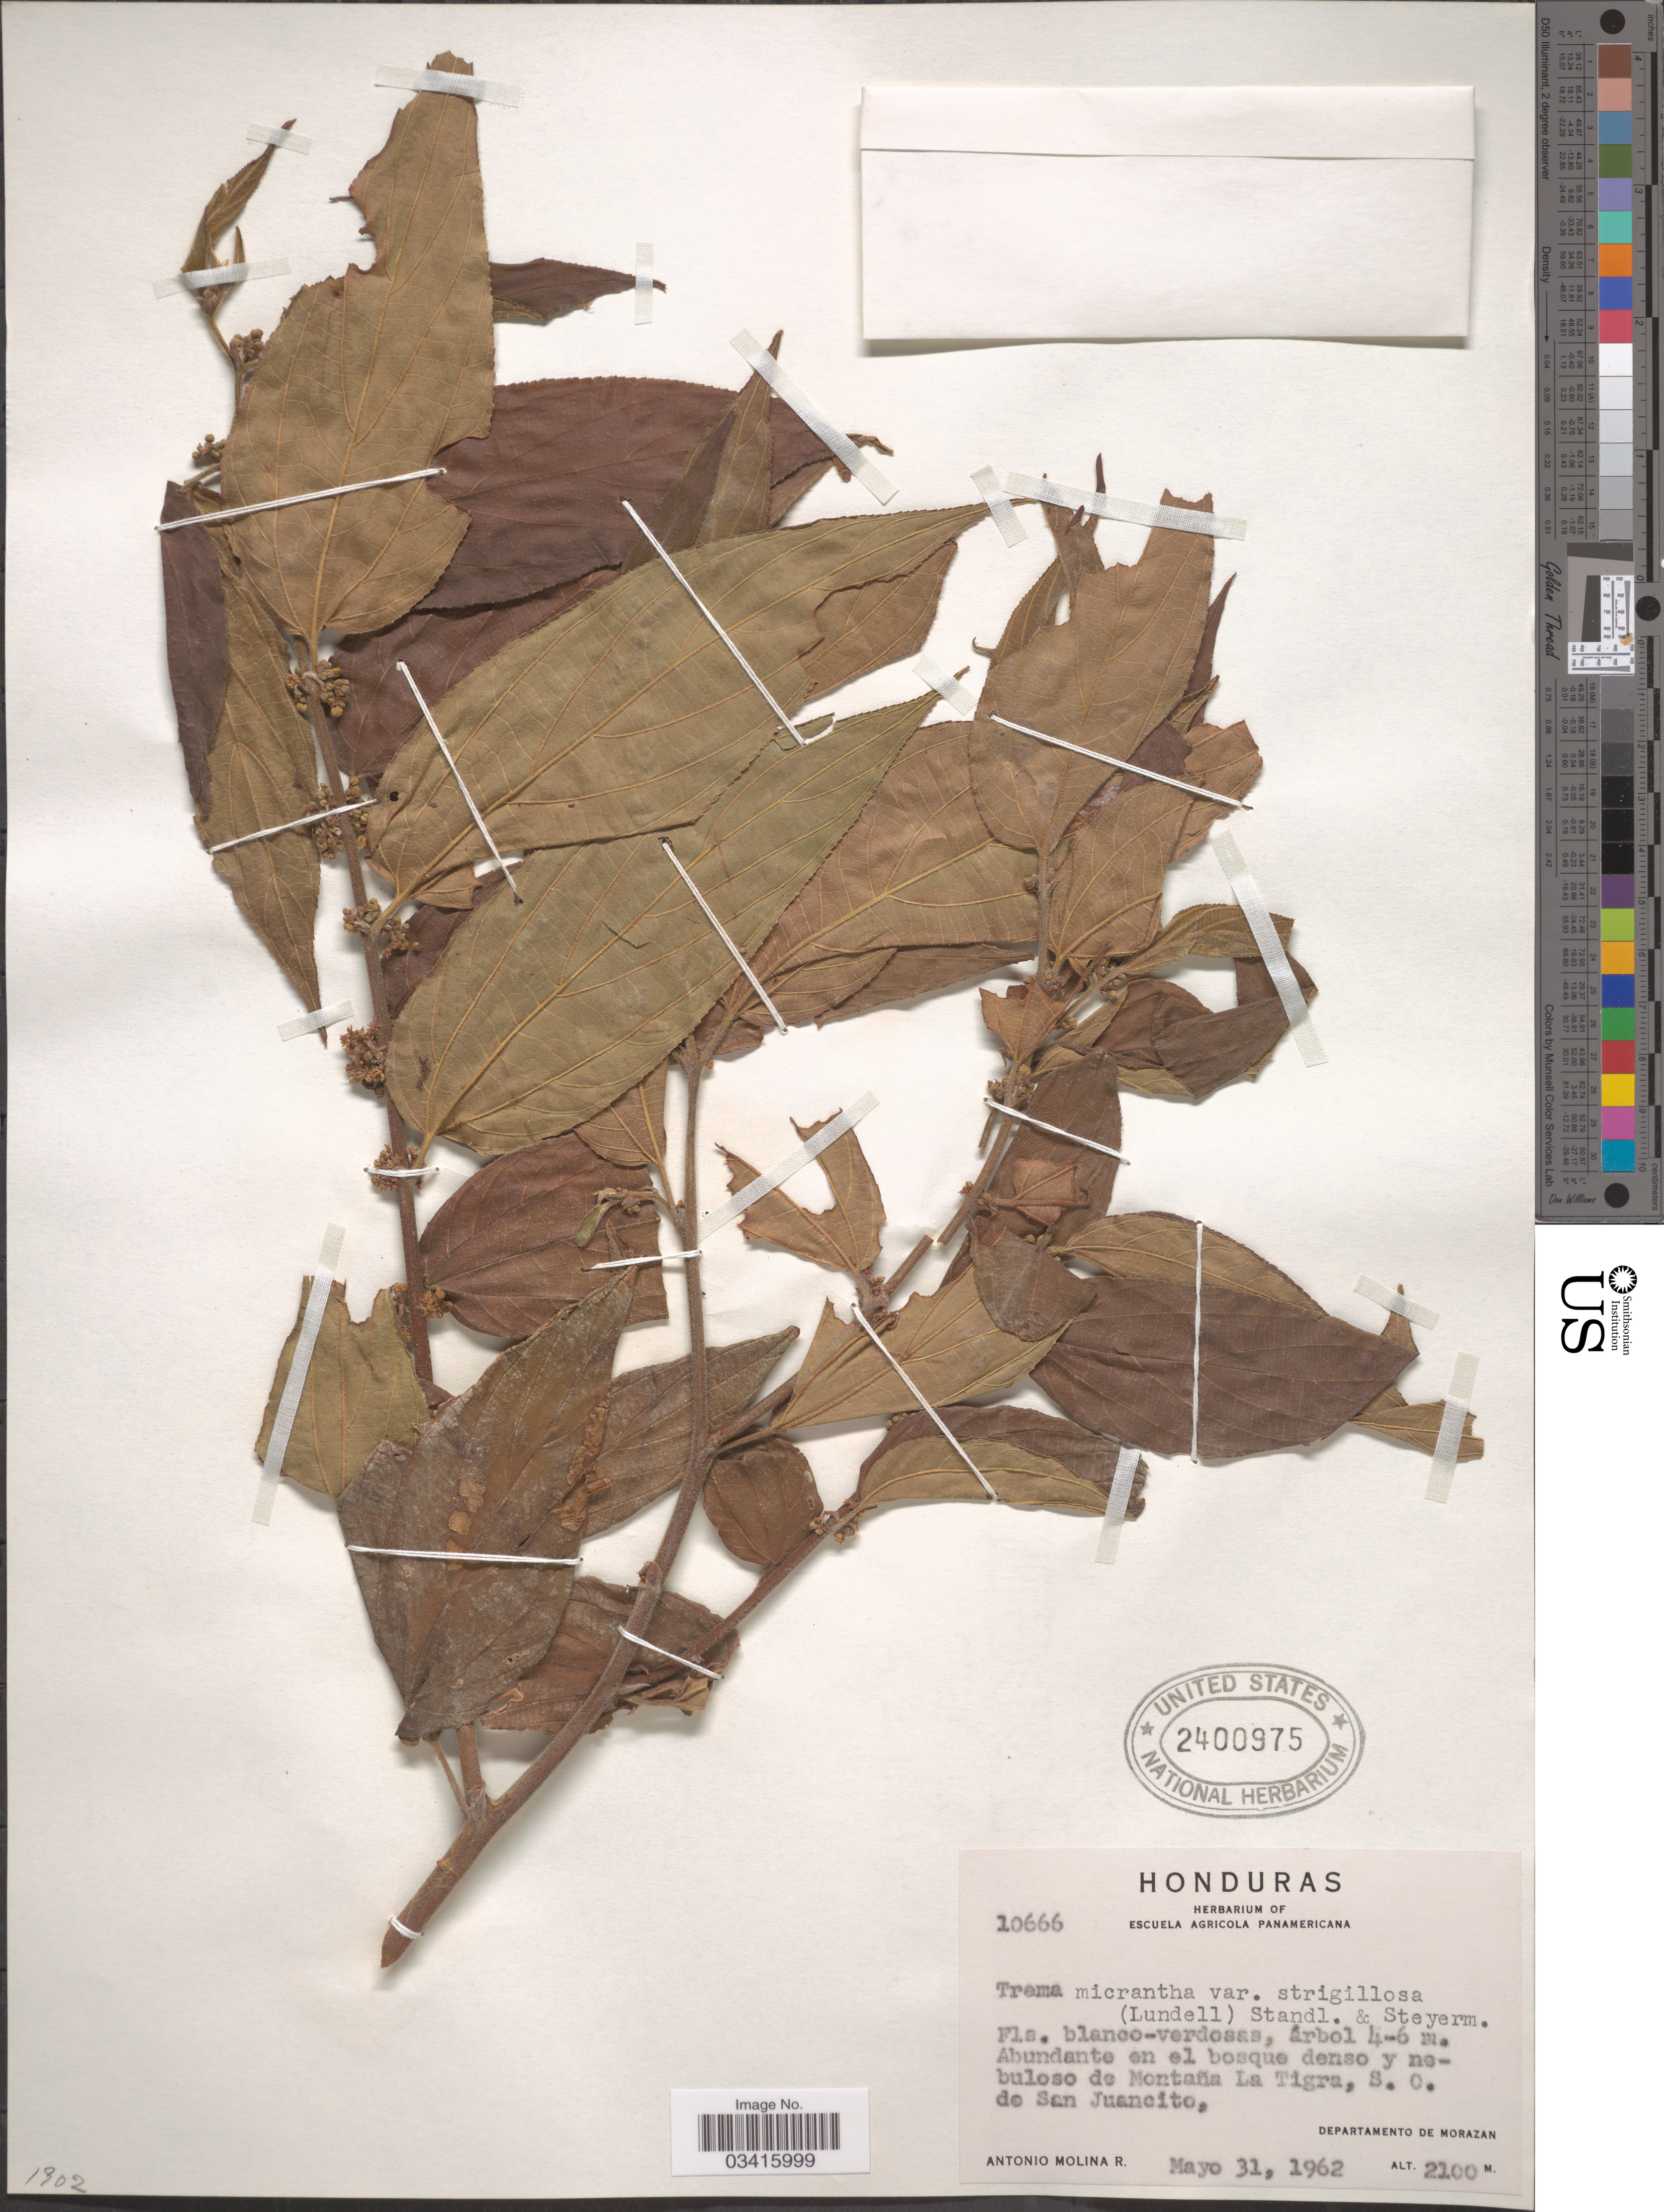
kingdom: Plantae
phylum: Tracheophyta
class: Magnoliopsida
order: Rosales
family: Cannabaceae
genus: Trema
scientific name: Trema micranthum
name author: (L.) Blume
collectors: A. Molina R.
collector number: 10666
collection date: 1962-05-31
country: Honduras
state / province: Fco. Morazán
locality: Abundante en el bosque denso y nebuloso de Montaña La Tigra, S. C. de San Juancito, Departamento de Morazan.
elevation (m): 2100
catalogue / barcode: US 2400975